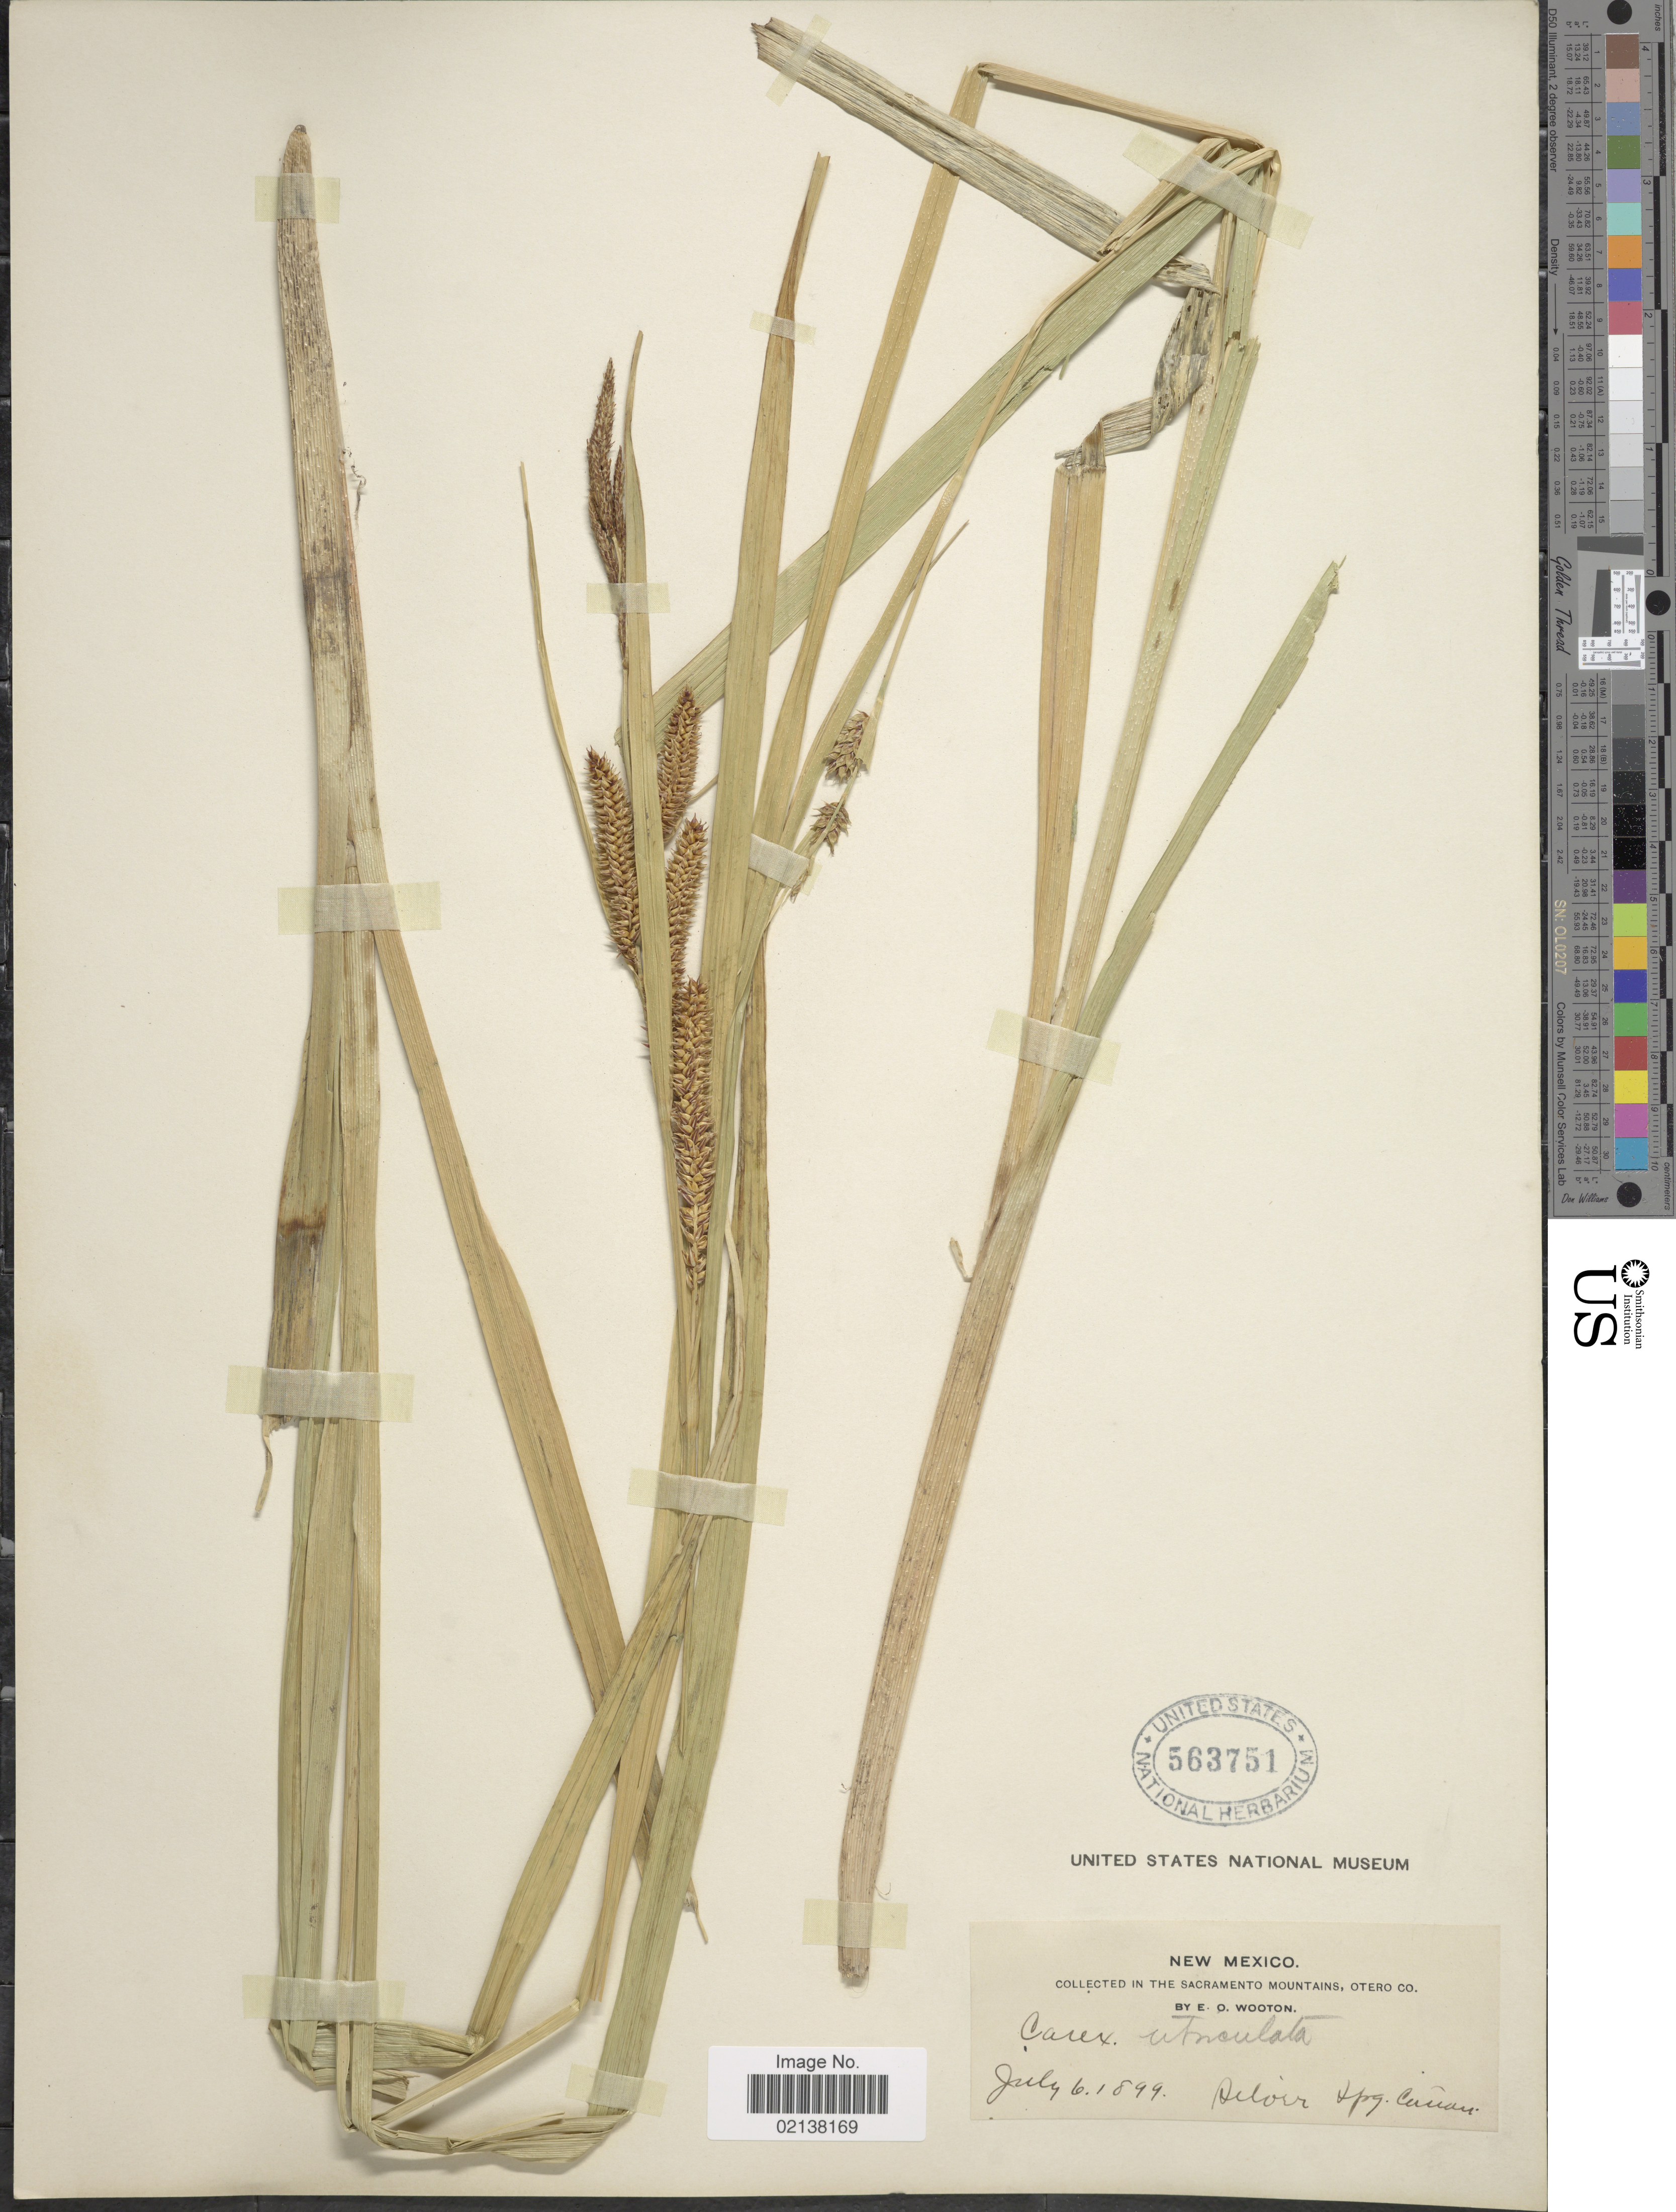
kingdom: Plantae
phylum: Tracheophyta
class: Liliopsida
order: Poales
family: Cyperaceae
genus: Carex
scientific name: Carex utriculata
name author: Boott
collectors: E. O. Wooton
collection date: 1899-07-06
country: United States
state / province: New Mexico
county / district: Otero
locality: Sacramento Mountains, Otero Co. Seloir Spg. Canon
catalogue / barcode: US 563751